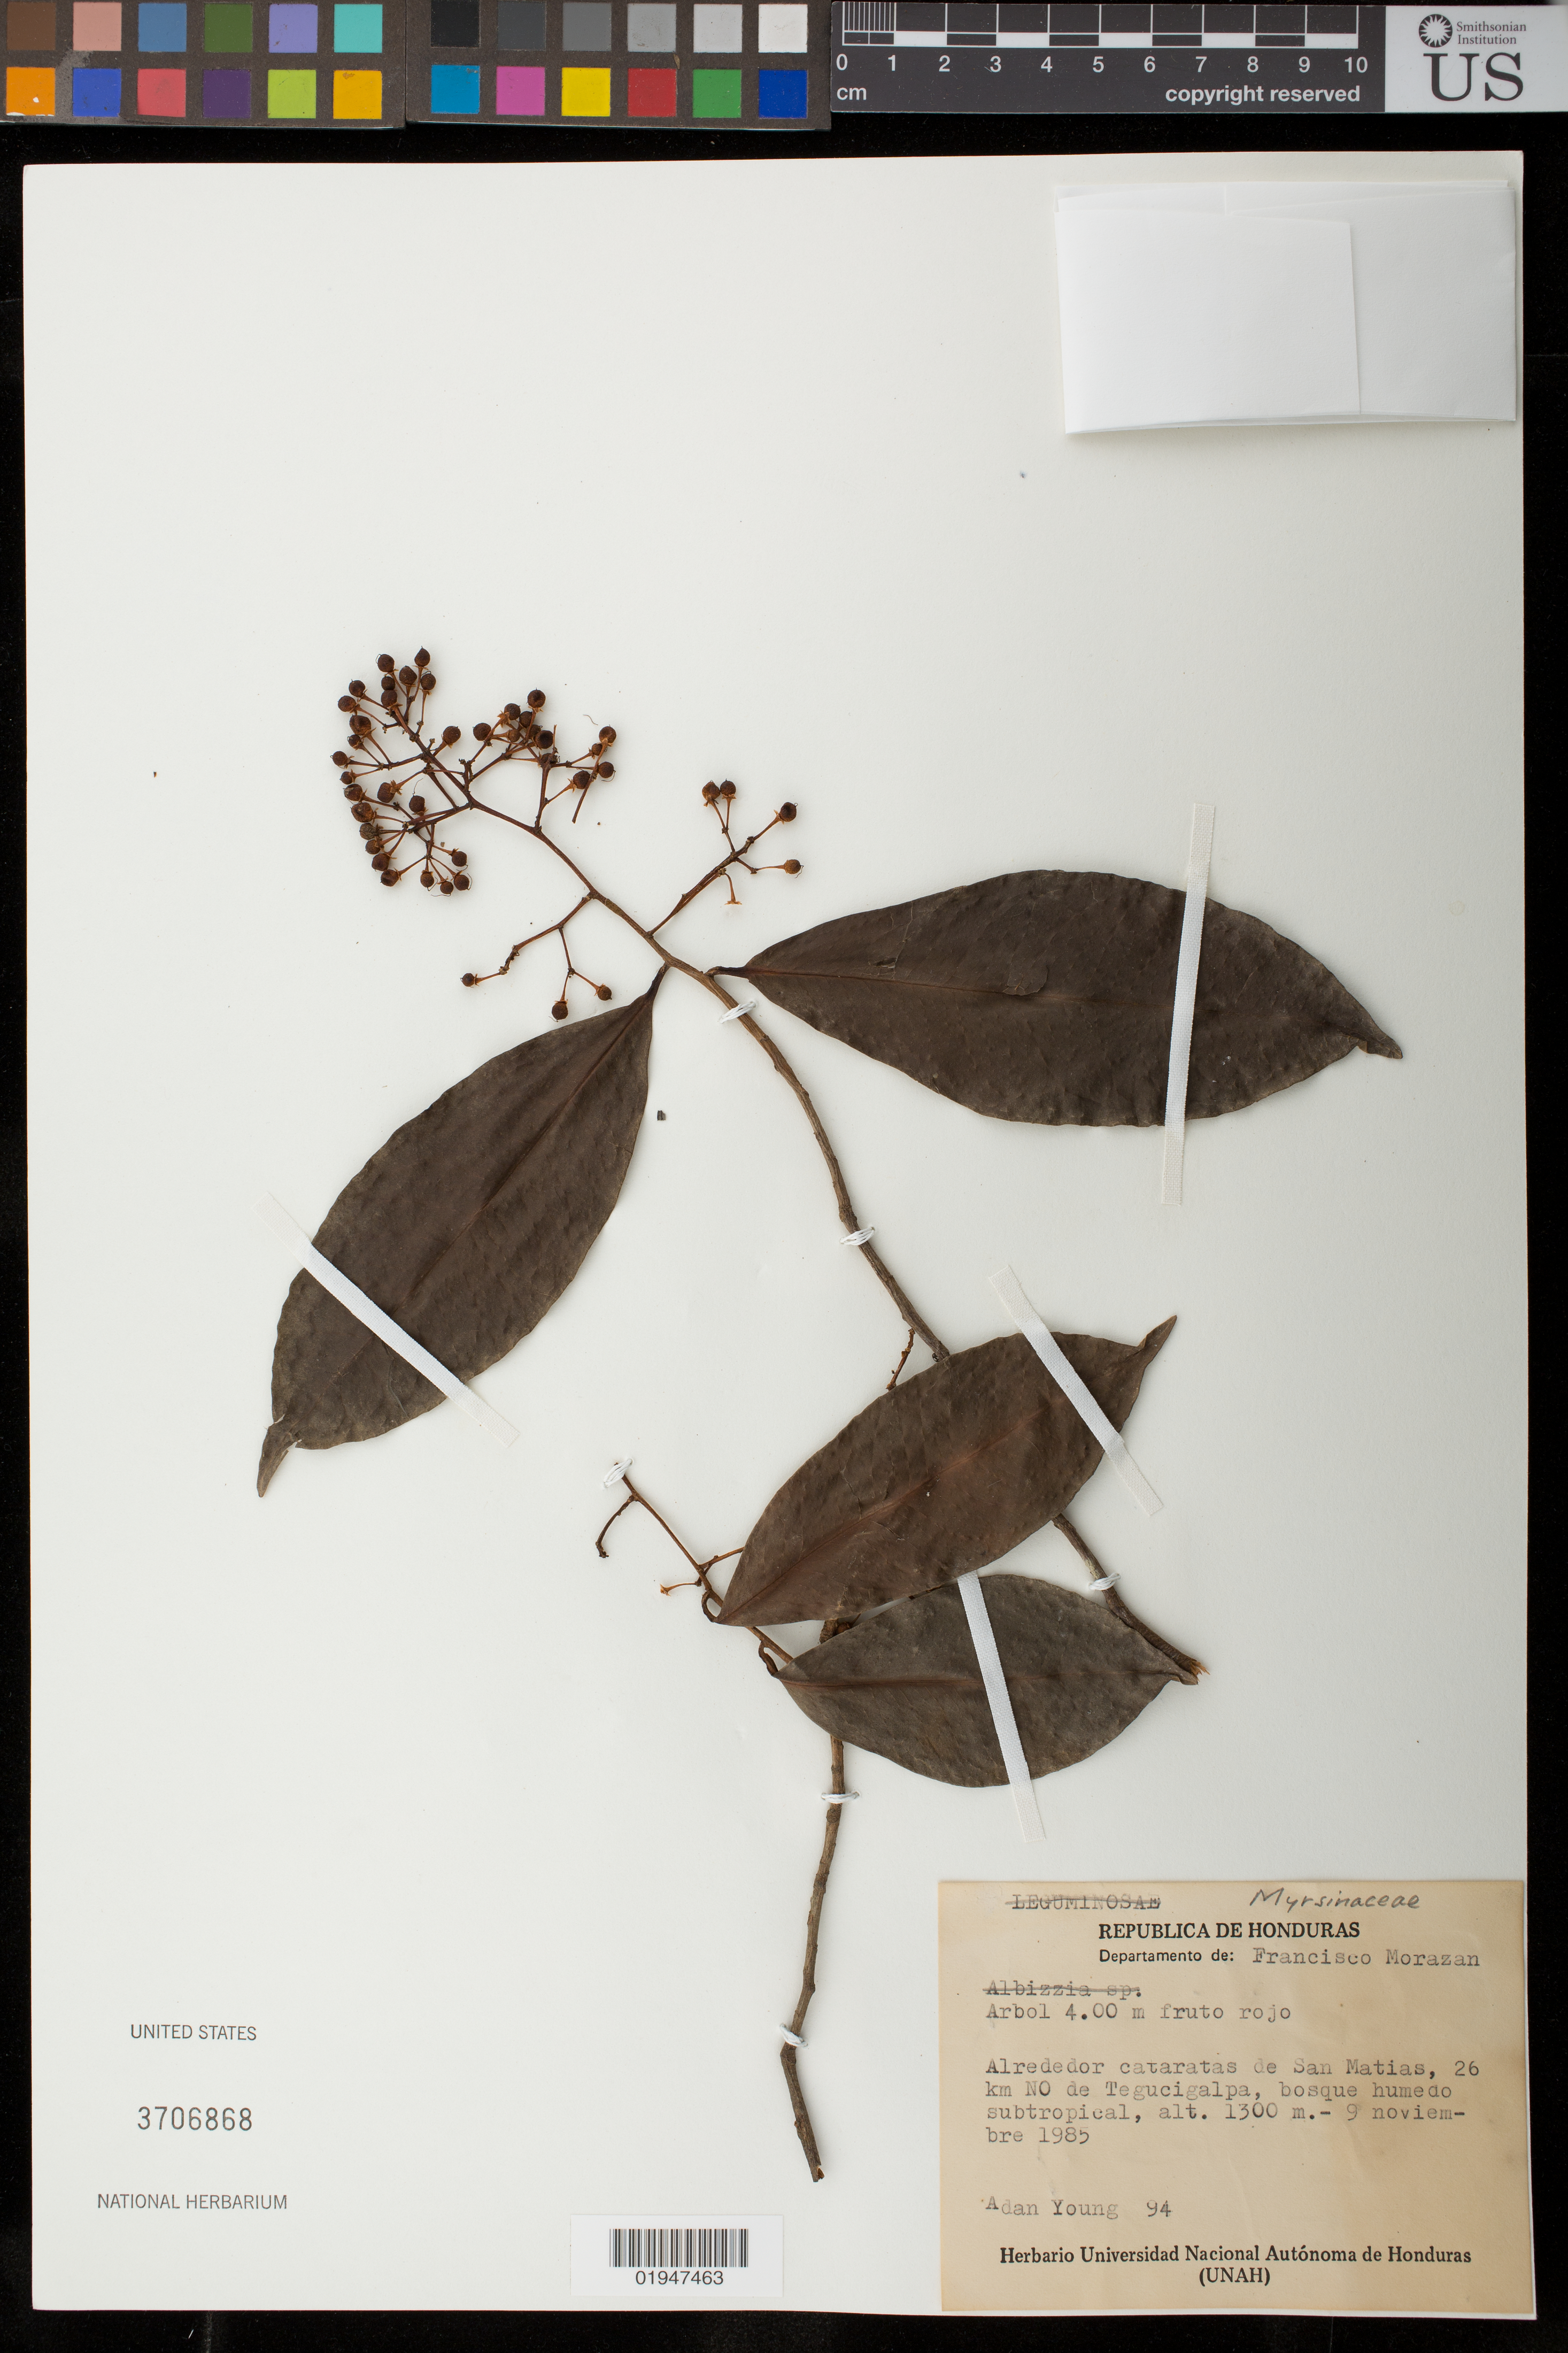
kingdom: Plantae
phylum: Tracheophyta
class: Magnoliopsida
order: Ericales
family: Primulaceae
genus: Ardisia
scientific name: Ardisia compressa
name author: Kunth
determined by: Pipoly, J. J.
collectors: A. Young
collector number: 94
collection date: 1985-11-09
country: Honduras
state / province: Fco. Morazán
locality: San Matias, 26 km NO de Tegucigalpa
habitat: Alrededor cataratas; bosque humedo subtropical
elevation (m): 1300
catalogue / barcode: US 3706868